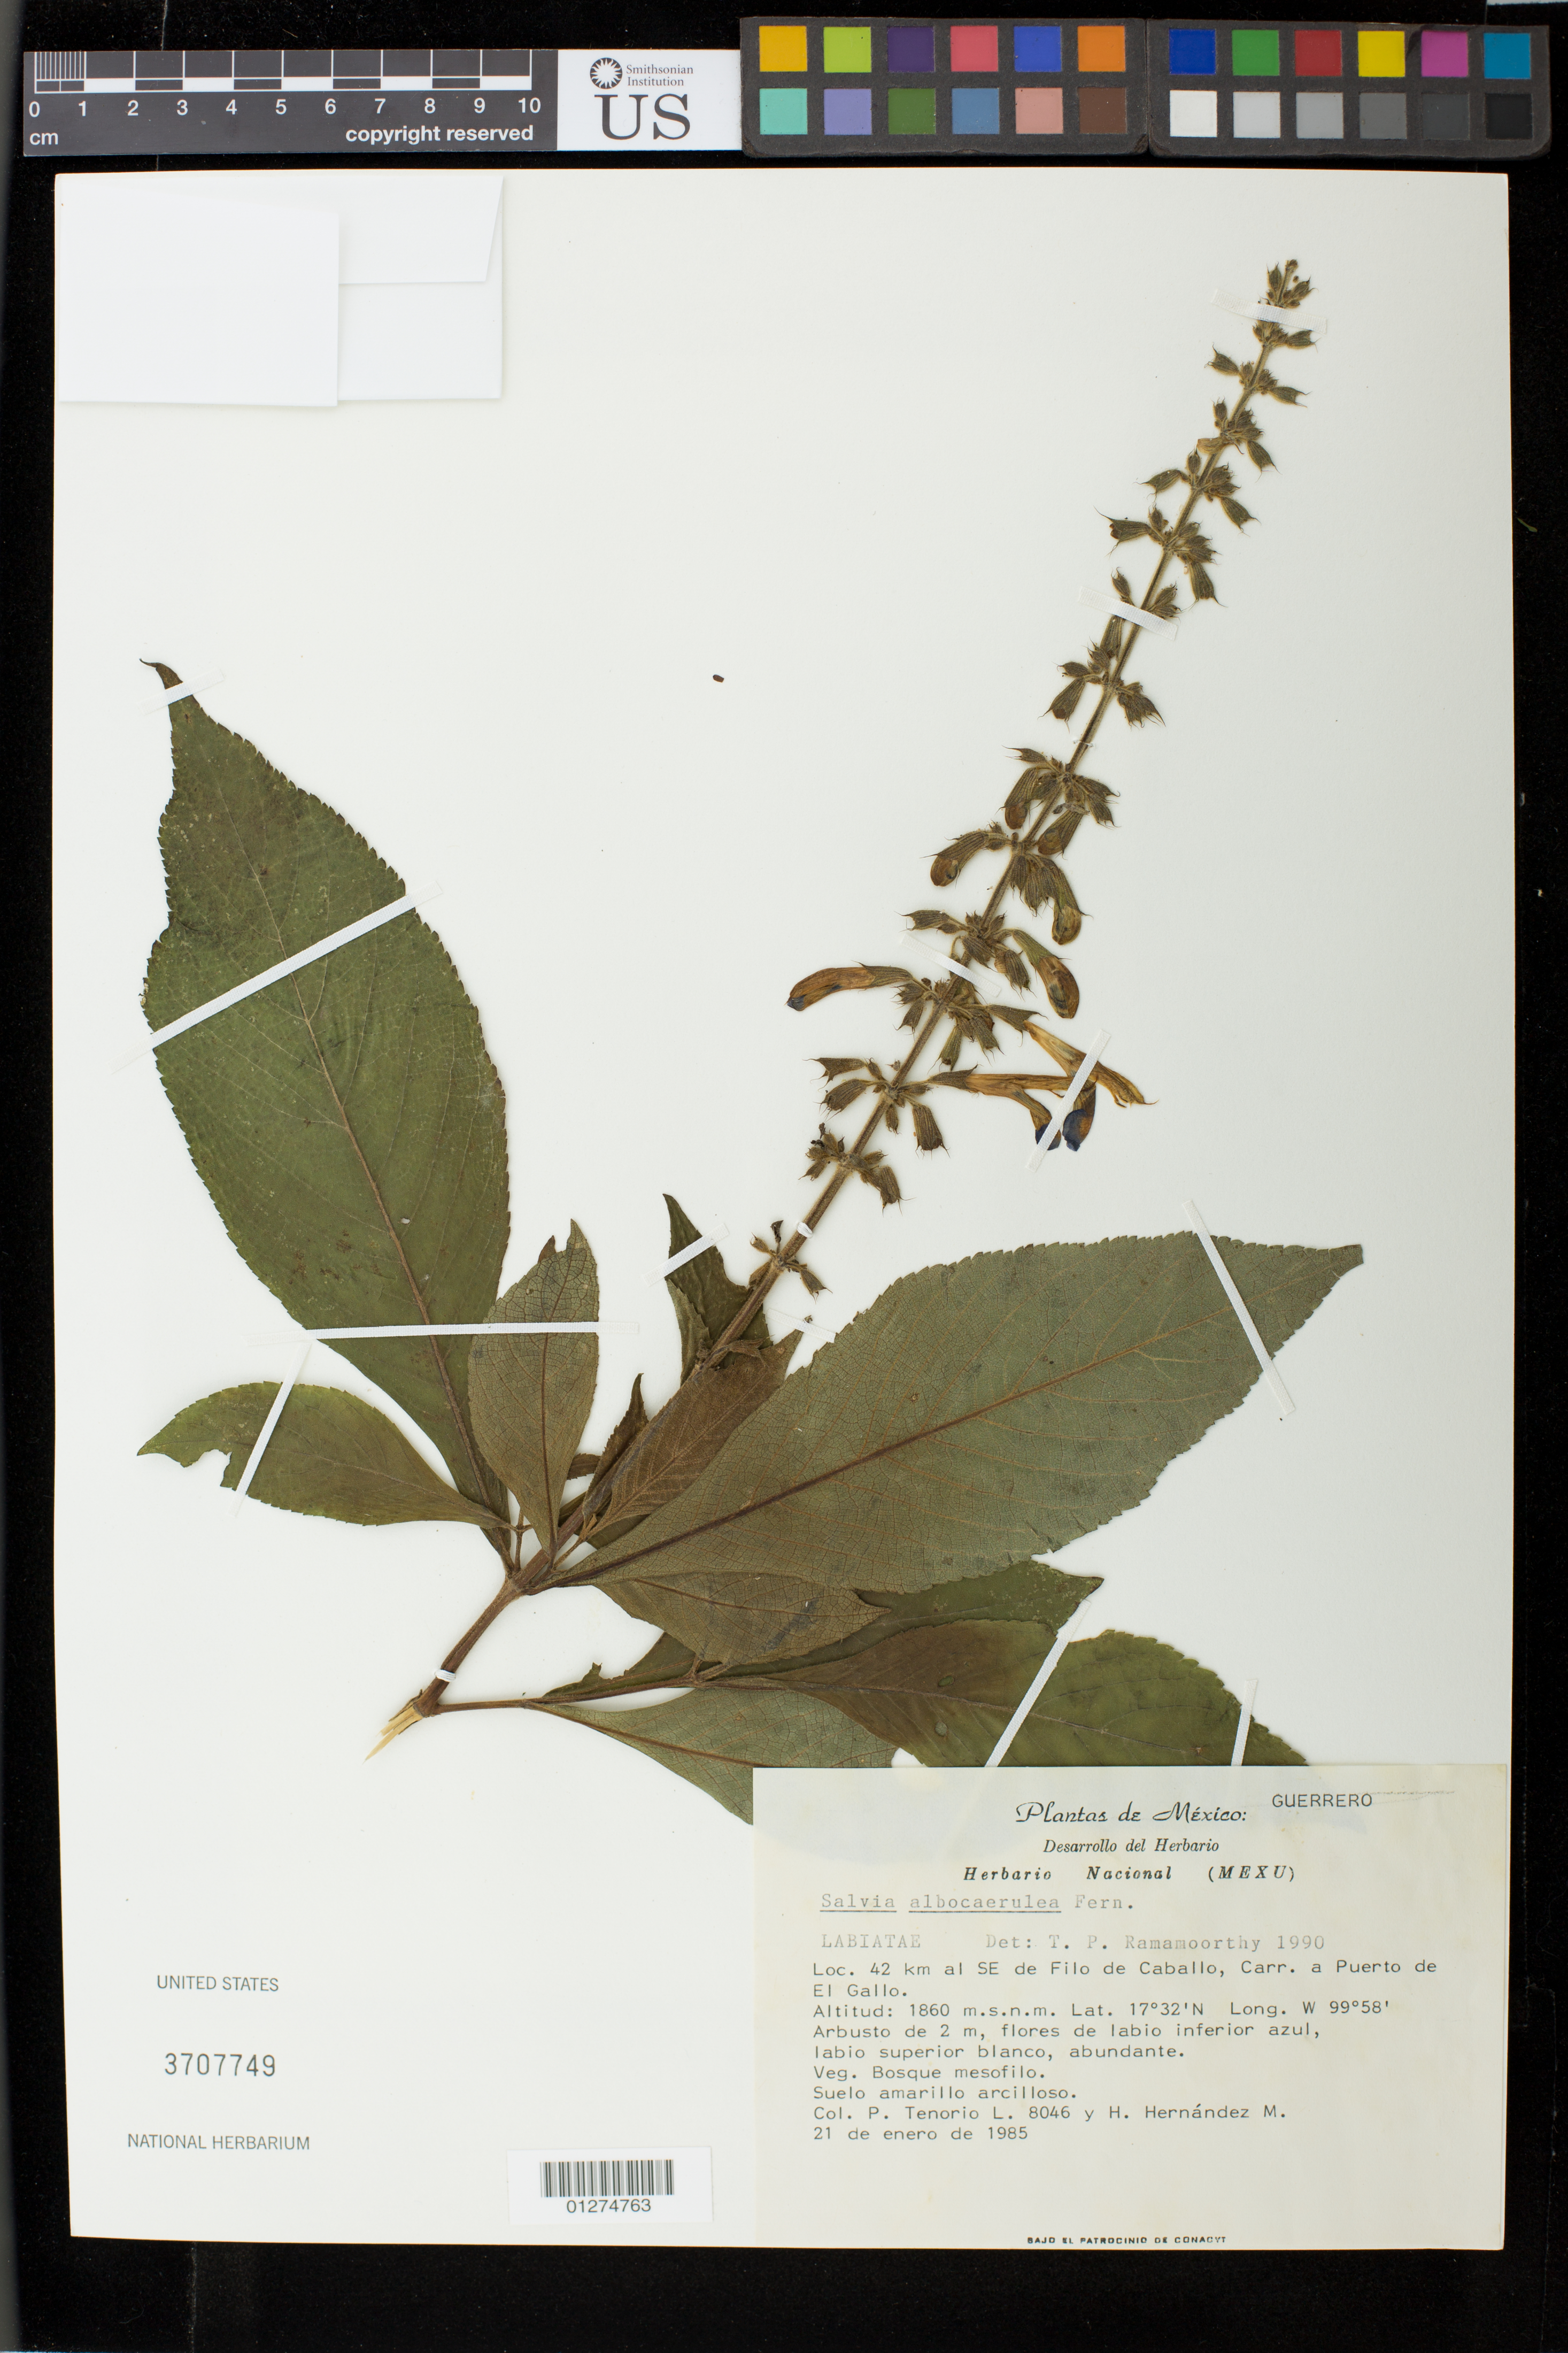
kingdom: Plantae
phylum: Tracheophyta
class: Magnoliopsida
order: Lamiales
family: Lamiaceae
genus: Salvia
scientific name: Salvia albocaerulea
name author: Linden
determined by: Ramamoorthy, T. P.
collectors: P. Tenorio L. & M. Hernández H.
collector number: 8046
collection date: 1985-01-21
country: Mexico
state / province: Guerrero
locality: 42 km al SE de Filo de Caballo, Carr. a Puerto de El Gallo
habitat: bosque mesofilo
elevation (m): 1860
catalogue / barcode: US 3707749